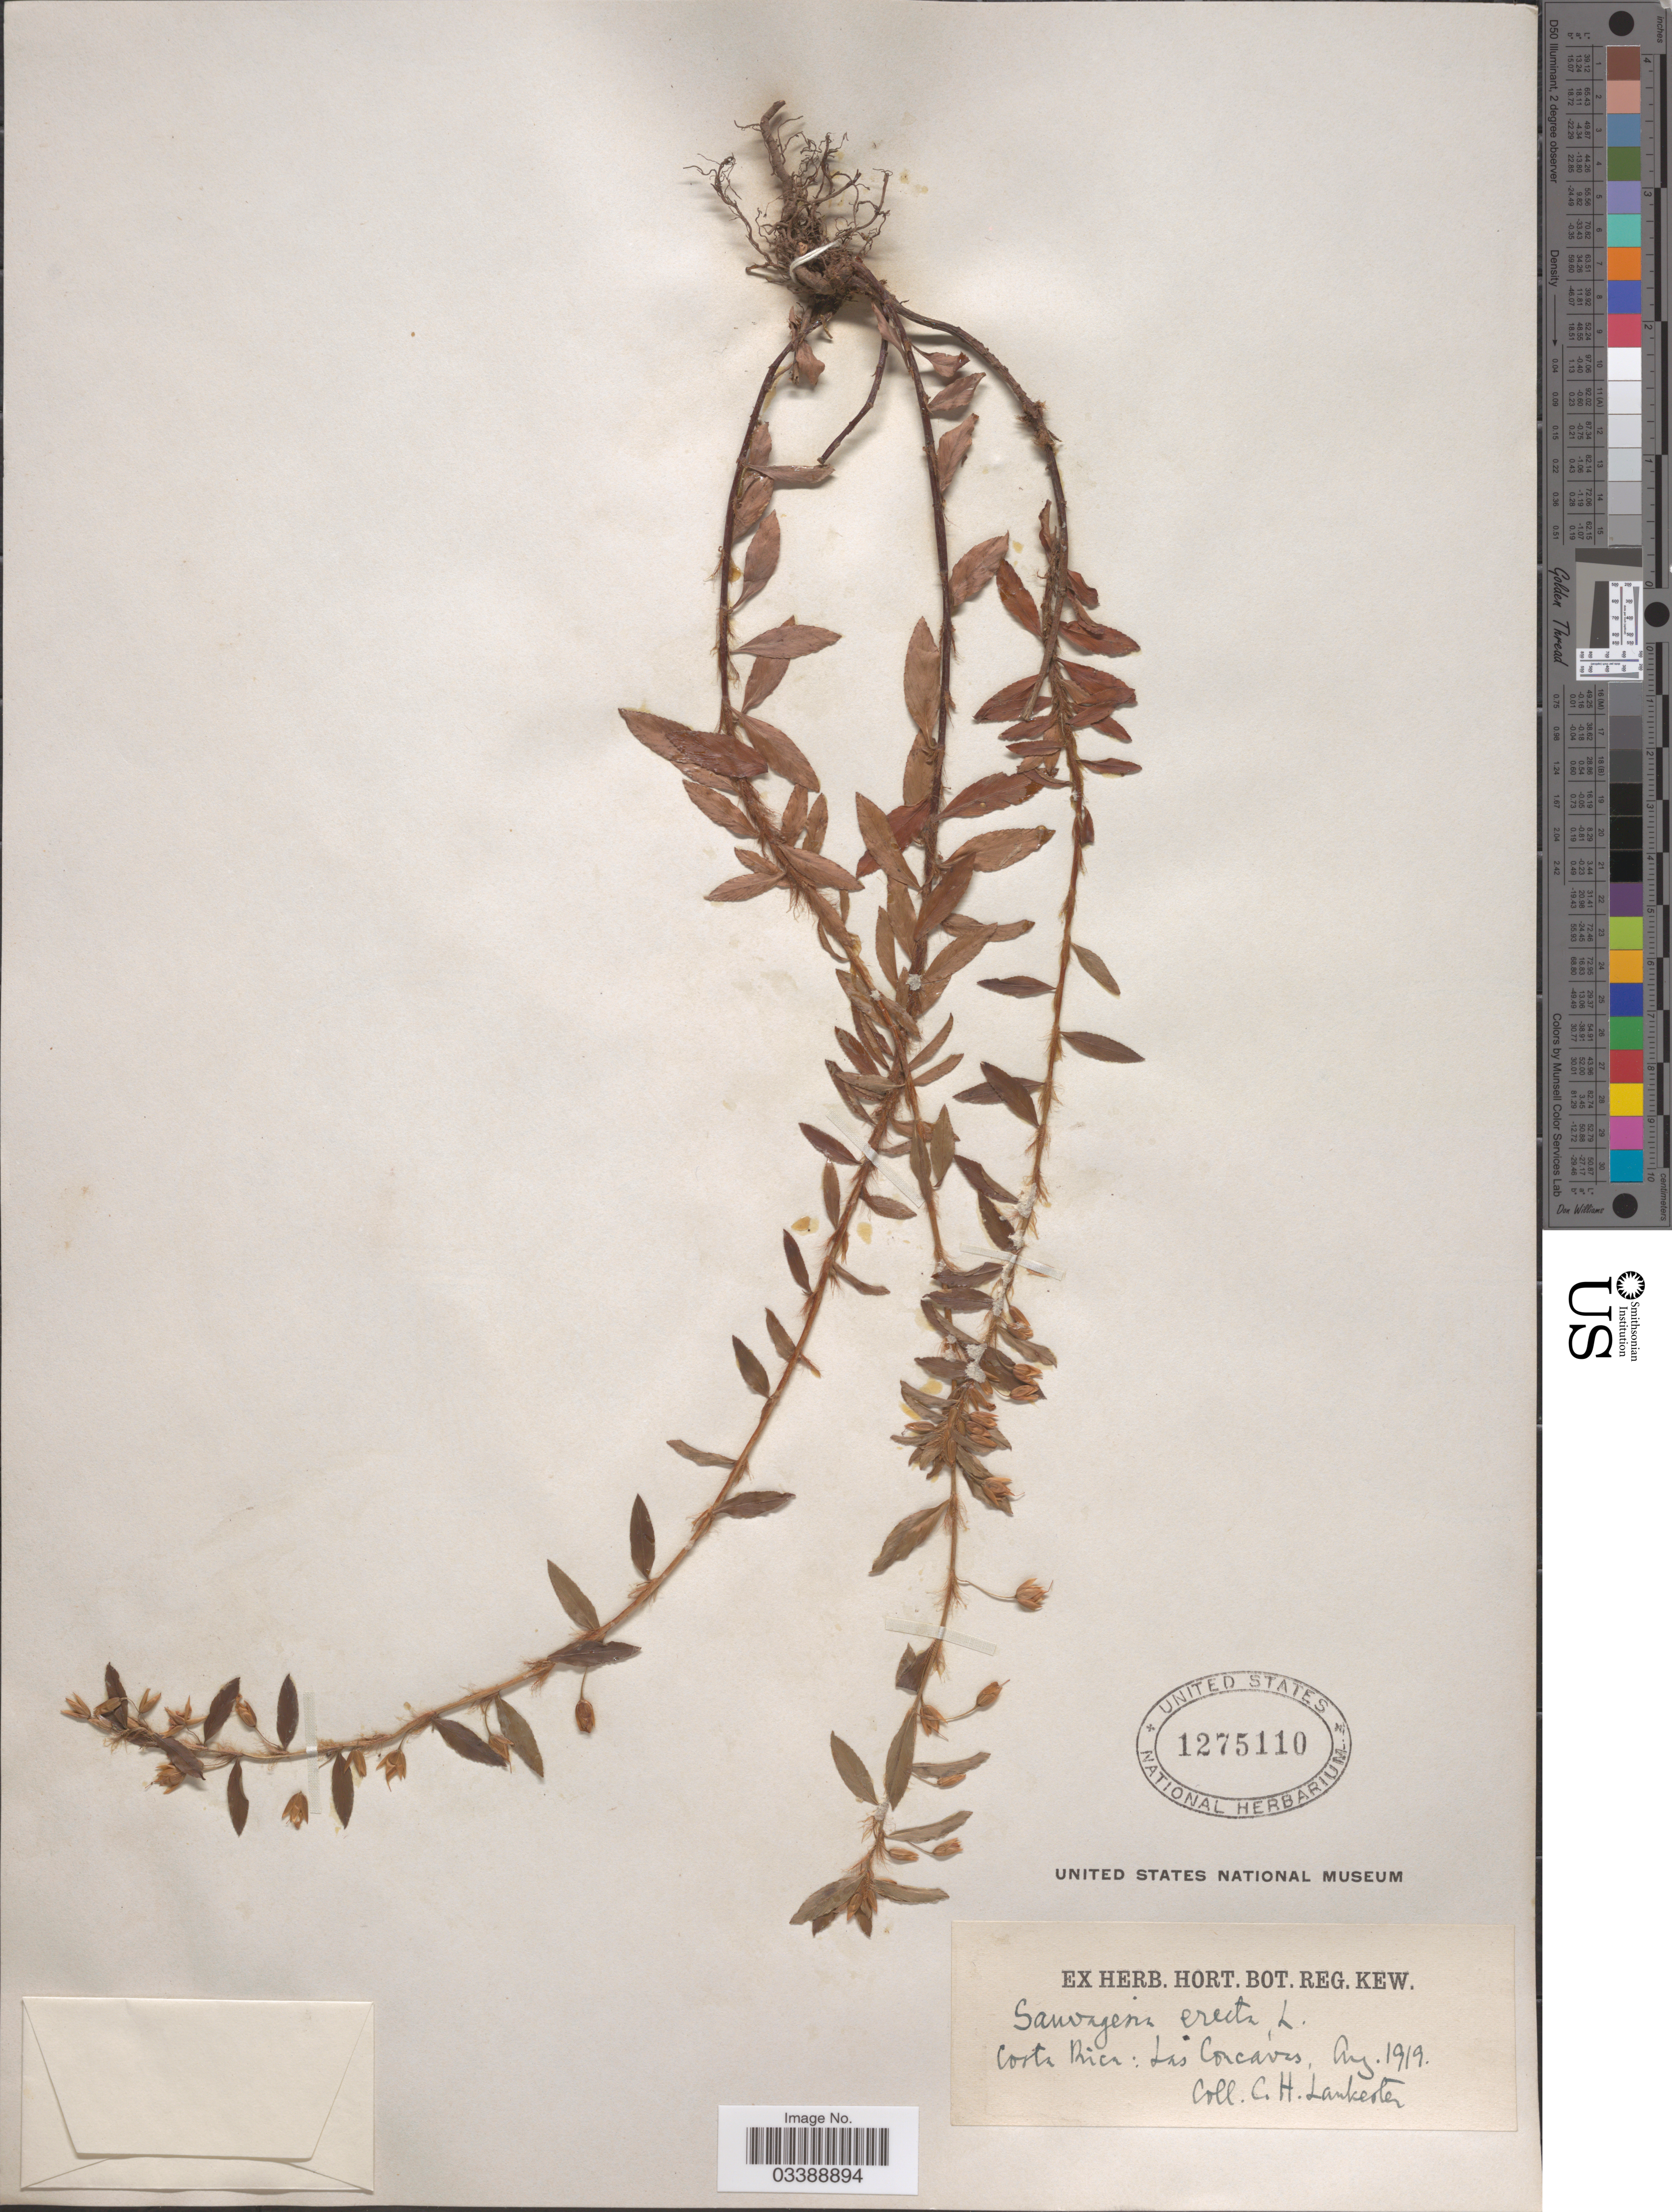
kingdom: Plantae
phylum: Tracheophyta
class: Magnoliopsida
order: Malpighiales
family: Ochnaceae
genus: Sauvagesia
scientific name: Sauvagesia erecta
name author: L.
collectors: C. H. Lankester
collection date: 1919-08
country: Costa Rica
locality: Las Concaves.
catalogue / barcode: US 1275110